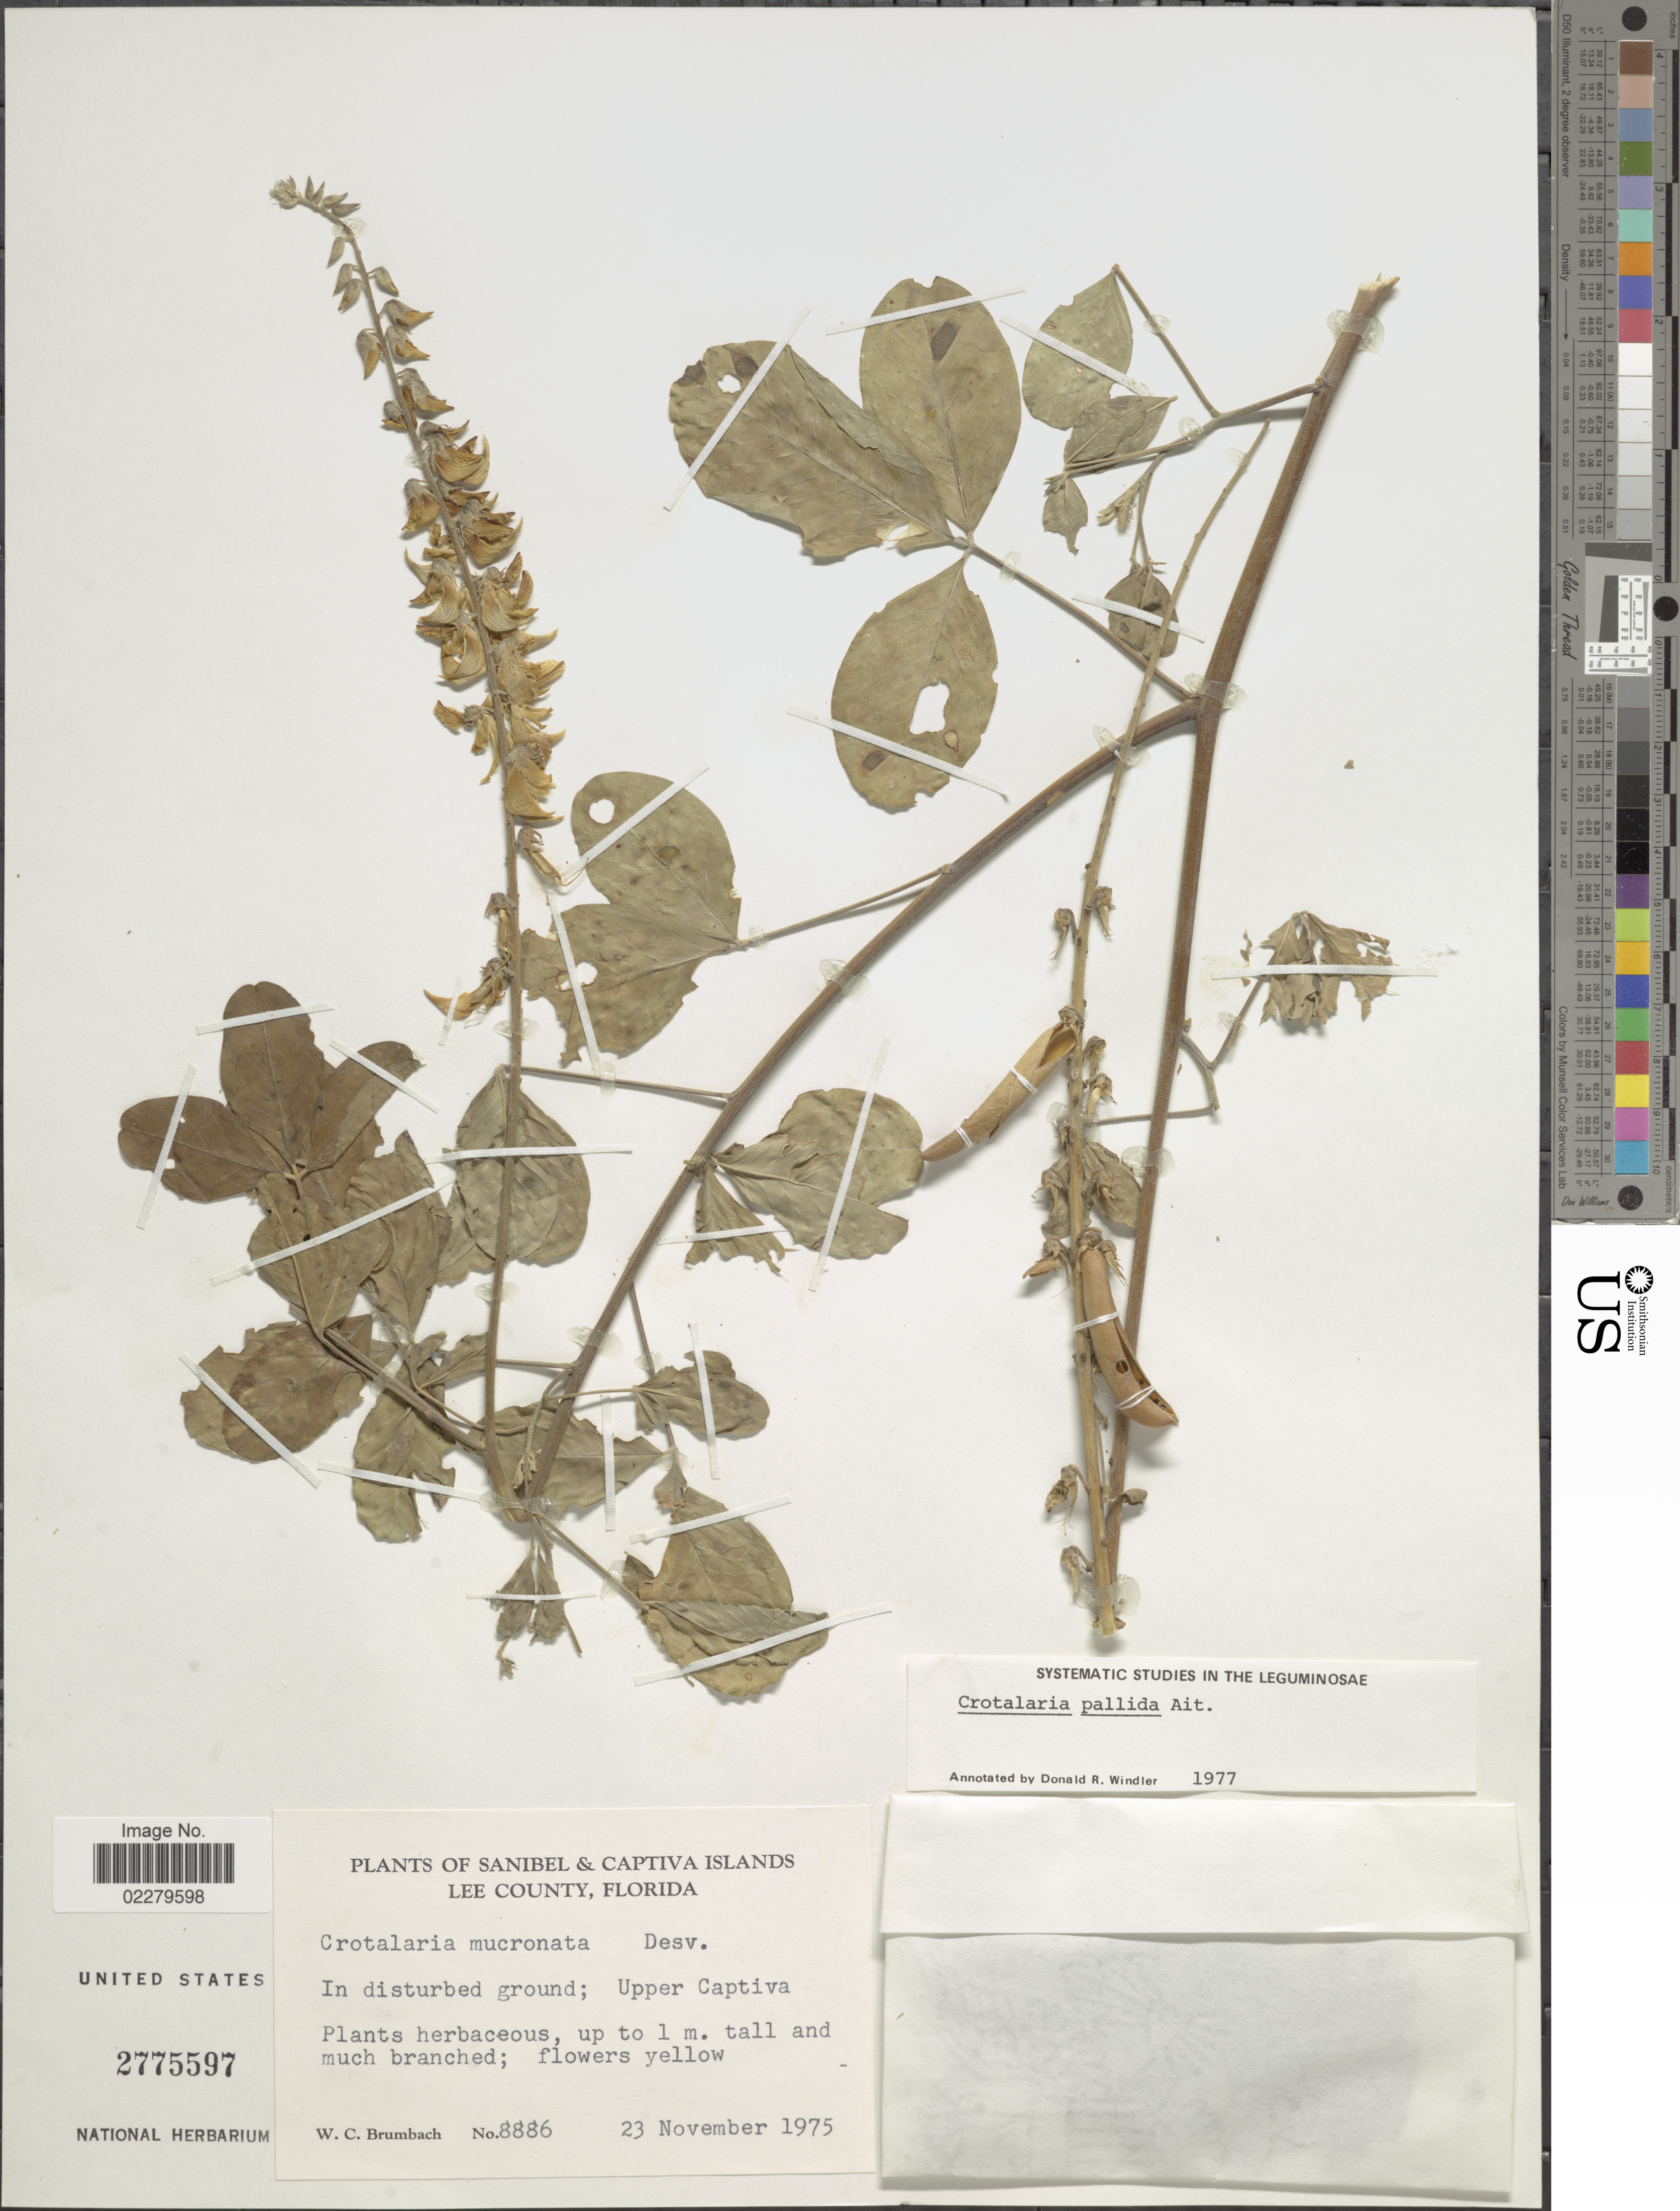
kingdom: Plantae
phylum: Tracheophyta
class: Magnoliopsida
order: Fabales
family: Fabaceae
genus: Crotalaria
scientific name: Crotalaria pallida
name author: Aiton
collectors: W. C. Brumbach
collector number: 8886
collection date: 1975-11-23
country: United States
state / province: Florida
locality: Sanibel & Captiva Islands, Lee County; Upper Captiva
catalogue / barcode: US 2775597